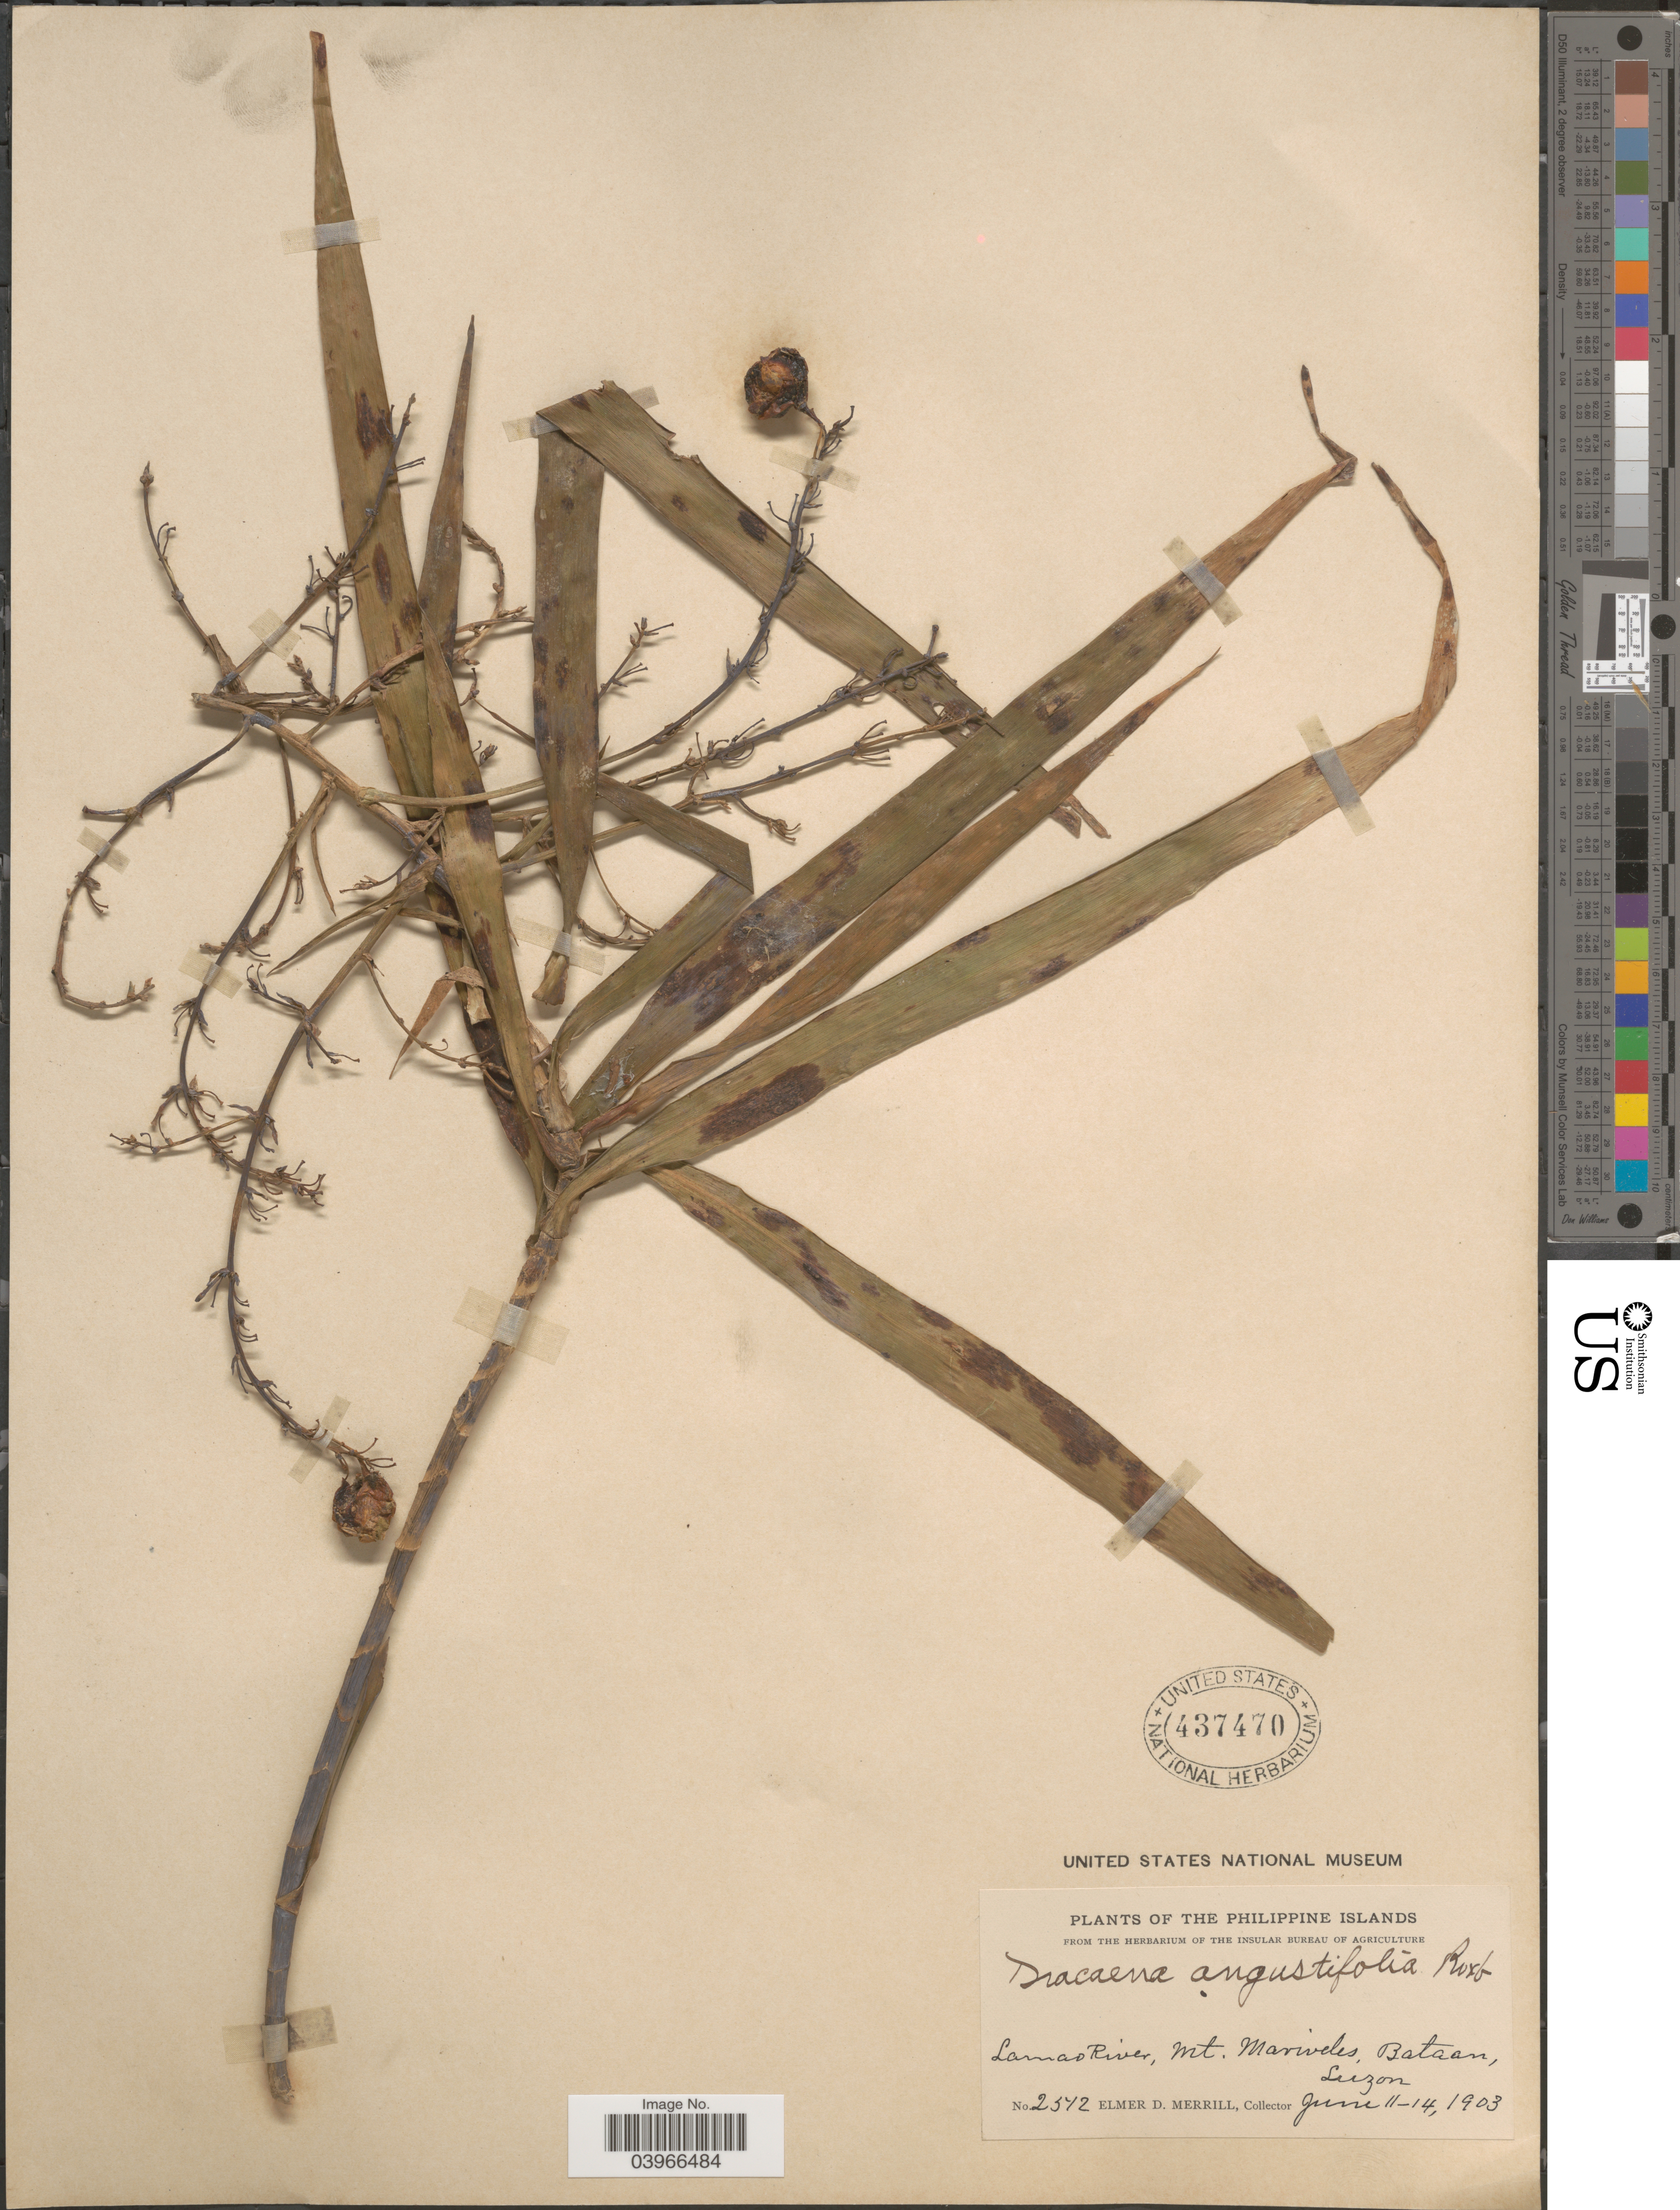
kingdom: Plantae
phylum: Tracheophyta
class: Liliopsida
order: Asparagales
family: Asparagaceae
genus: Dracaena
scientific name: Dracaena angustifolia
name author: (Medik.) Roxb.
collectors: E. D. Merrill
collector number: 2512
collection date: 1903-06-11/1903-06-14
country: Philippines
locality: Lamao River, Mt Mariveles, Bataan, Luzon.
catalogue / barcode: US 437470